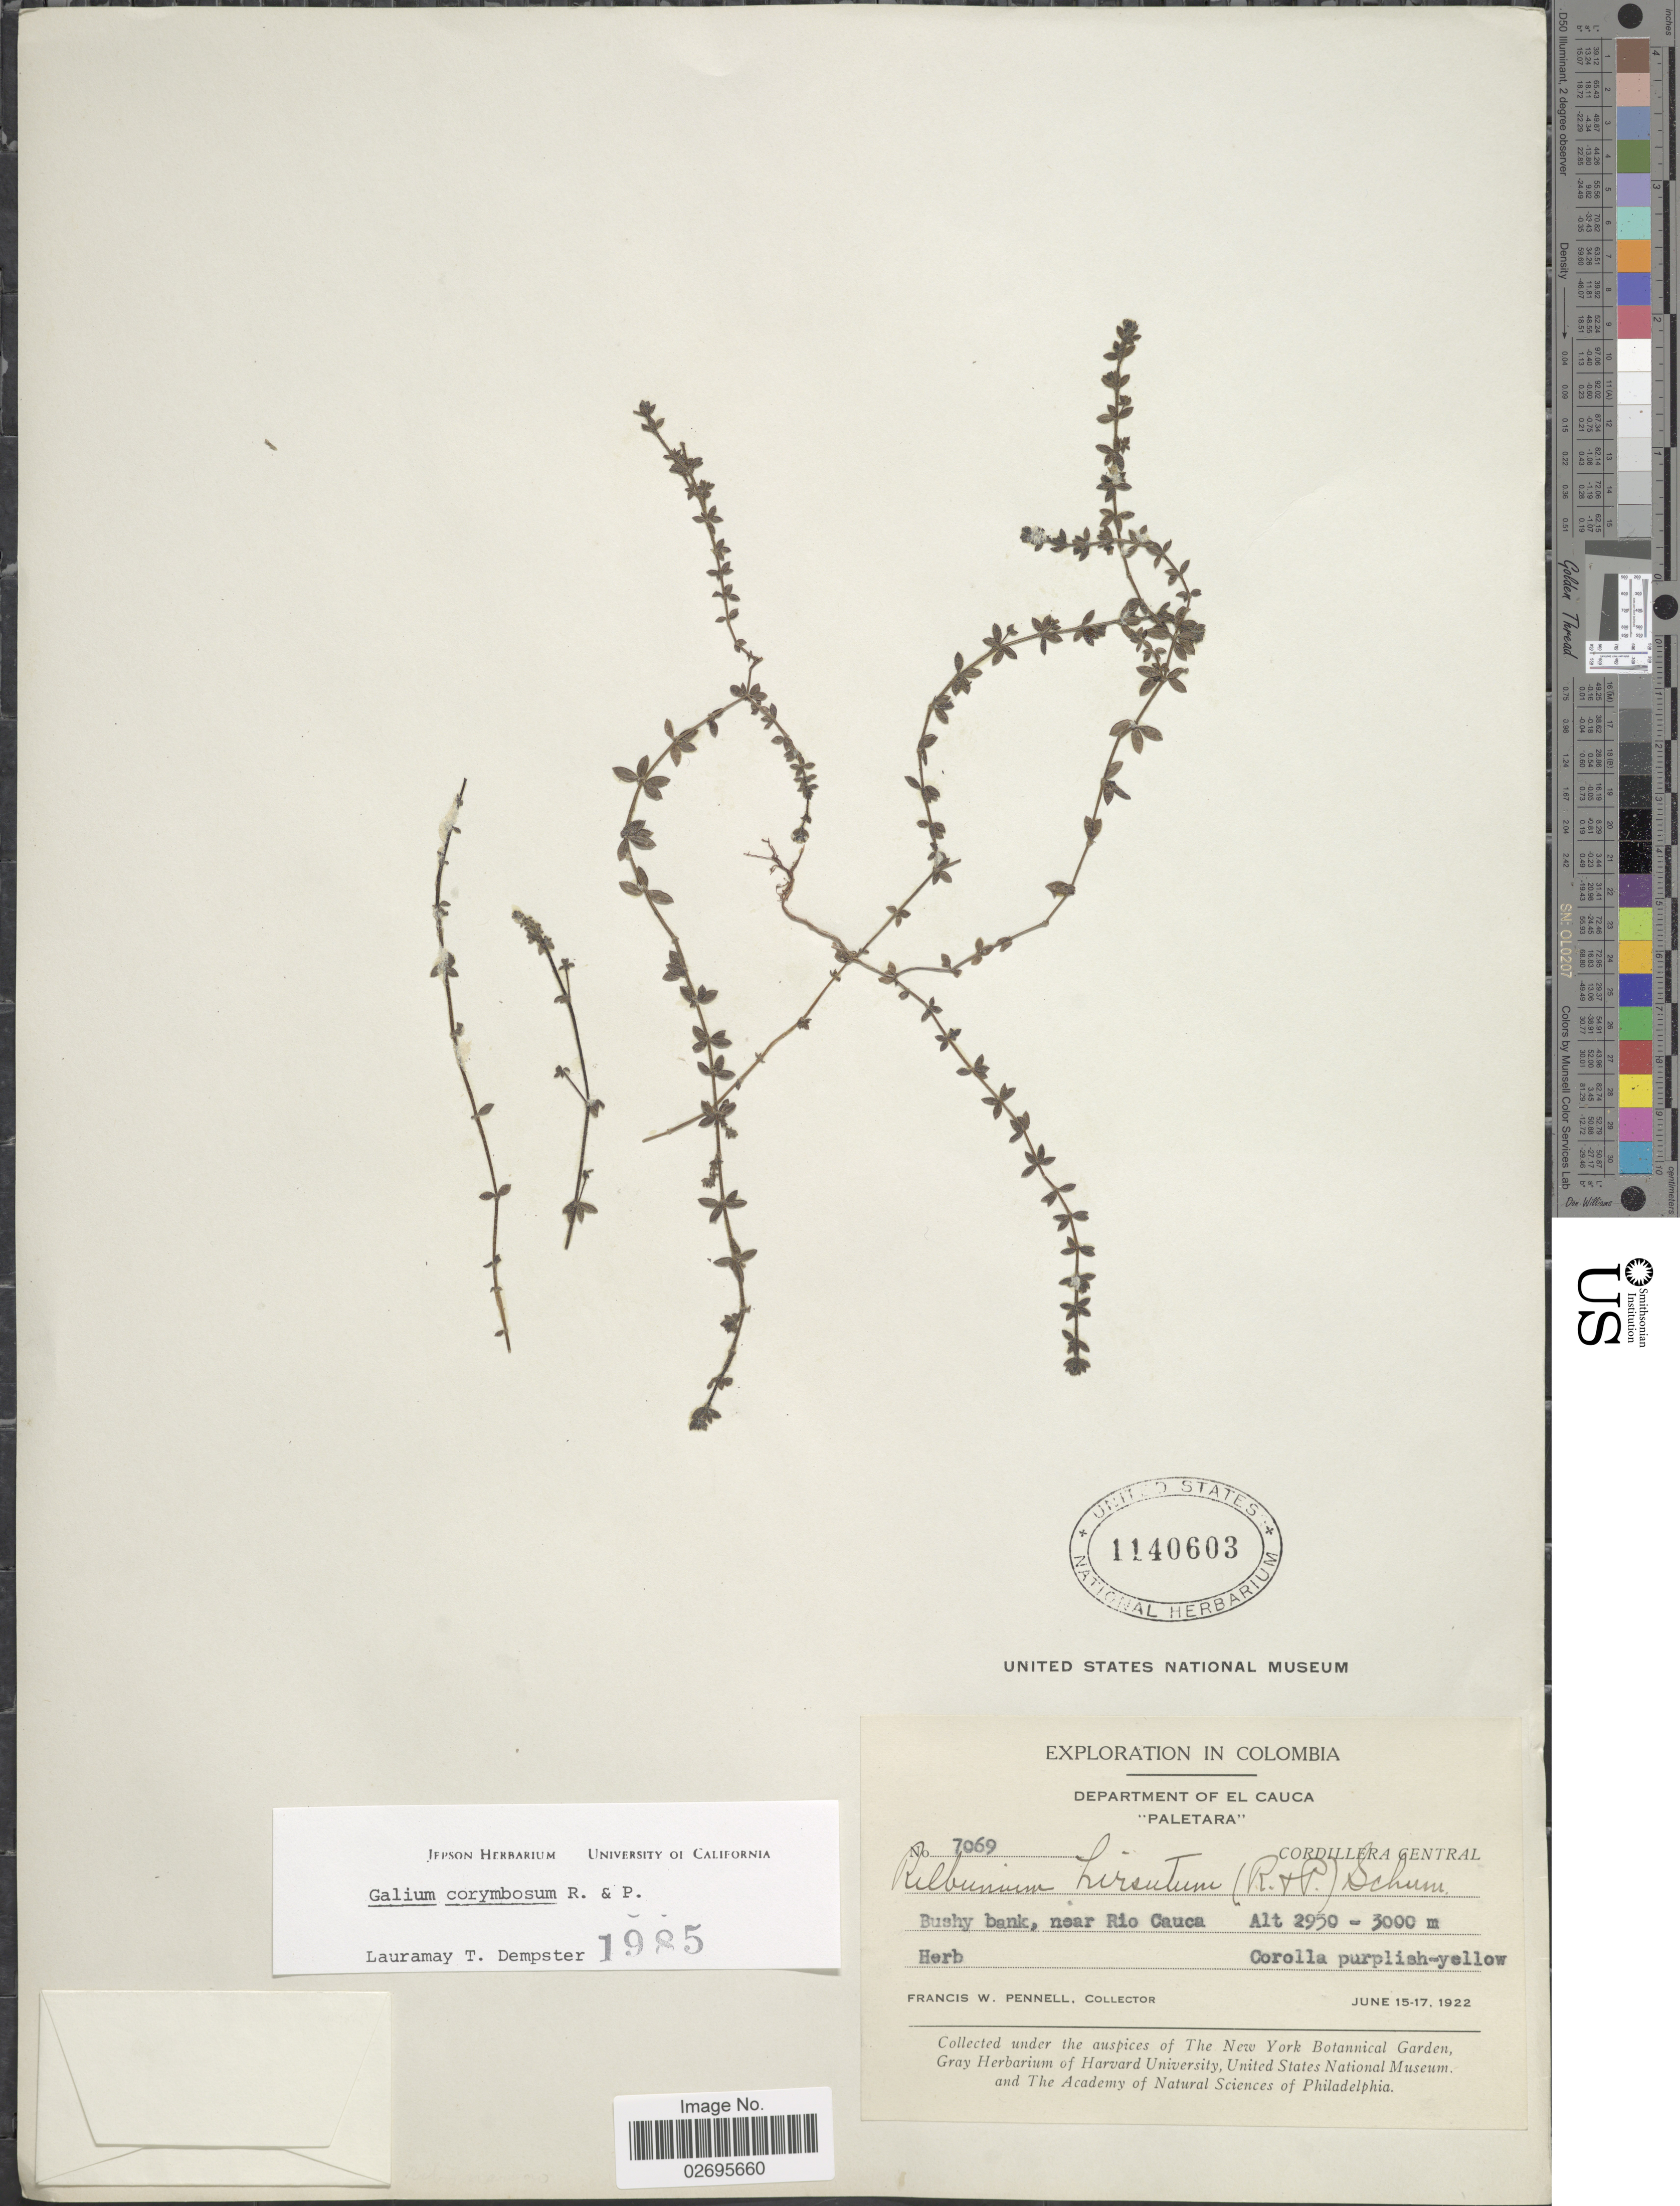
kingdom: Plantae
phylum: Tracheophyta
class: Magnoliopsida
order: Gentianales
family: Rubiaceae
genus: Galium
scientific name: Galium corymbosum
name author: Ruiz & Pav.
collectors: F. W. Pennell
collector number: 7069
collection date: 1922-06-15/1922-06-17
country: Colombia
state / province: Cauca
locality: Department of El Cauca, Paletara, Cordillera Central. near Rio Cauca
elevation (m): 2950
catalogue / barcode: US 1140603